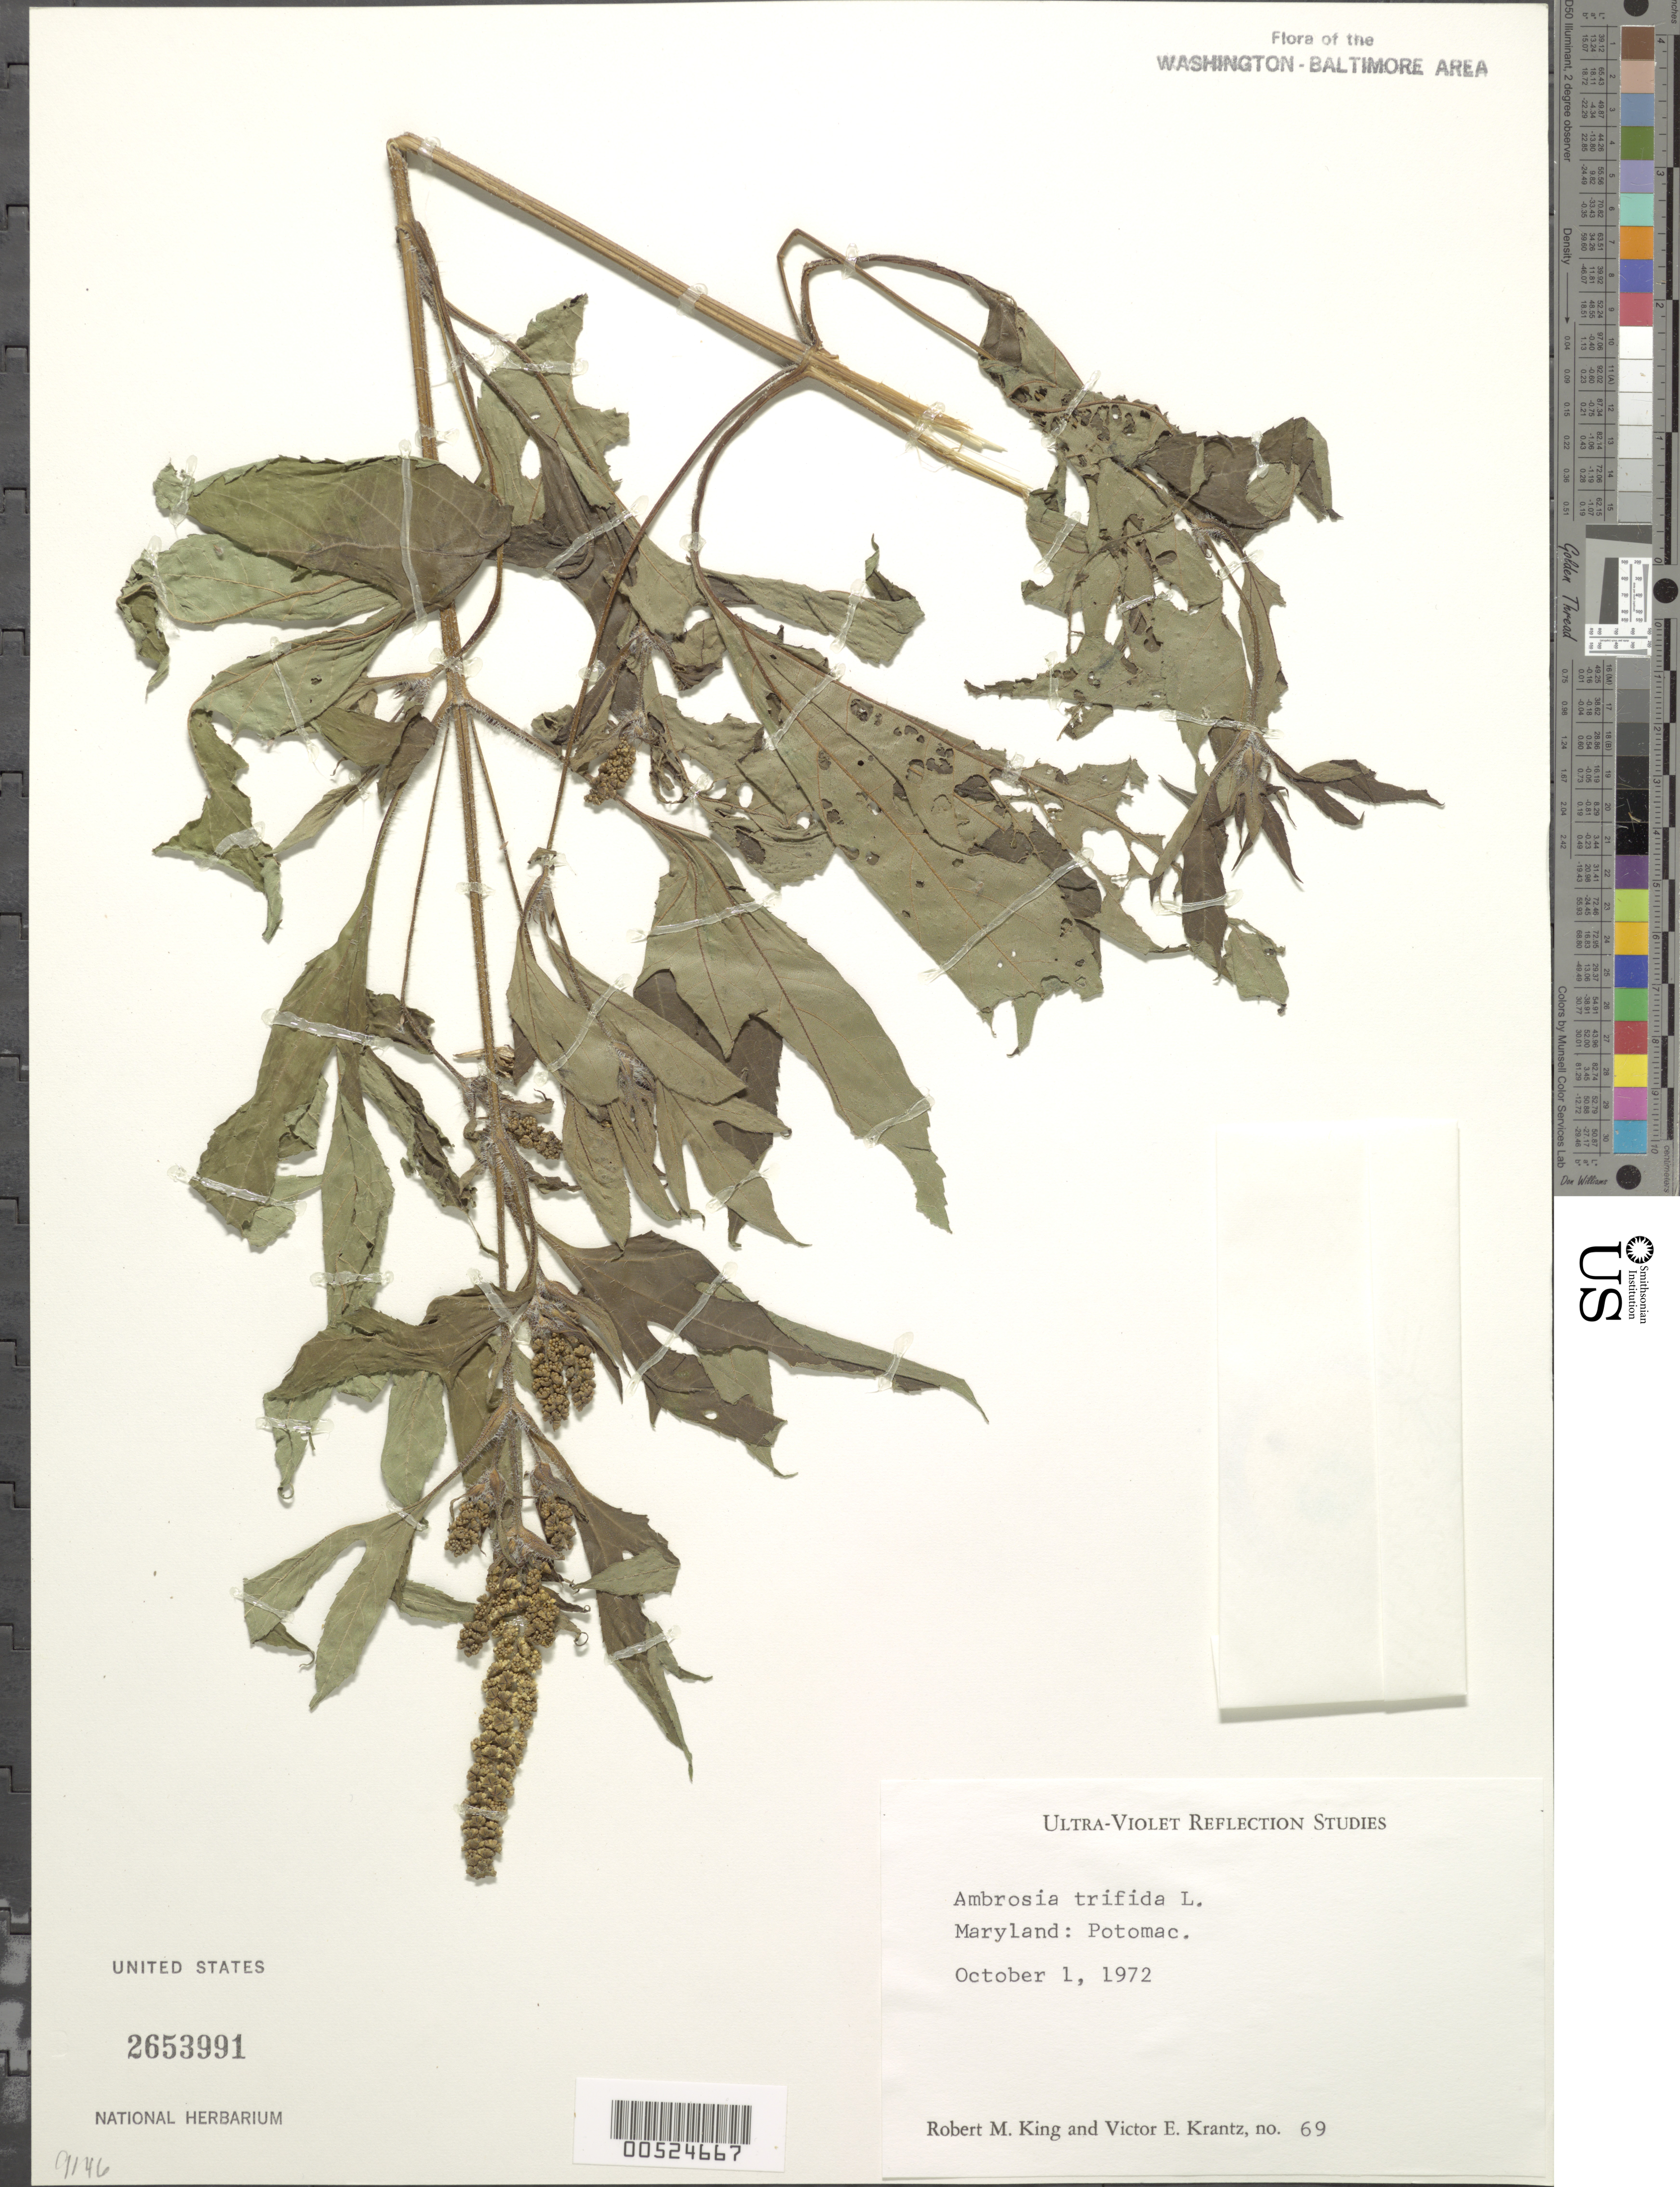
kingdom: Plantae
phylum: Tracheophyta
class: Magnoliopsida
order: Asterales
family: Asteraceae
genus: Ambrosia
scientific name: Ambrosia trifida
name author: L.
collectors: R. M. King & V. Krantz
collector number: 69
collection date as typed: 01 Oct 1972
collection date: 1972-10-01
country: United States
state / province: Maryland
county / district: Montgomery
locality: Potomac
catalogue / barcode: US 2653991